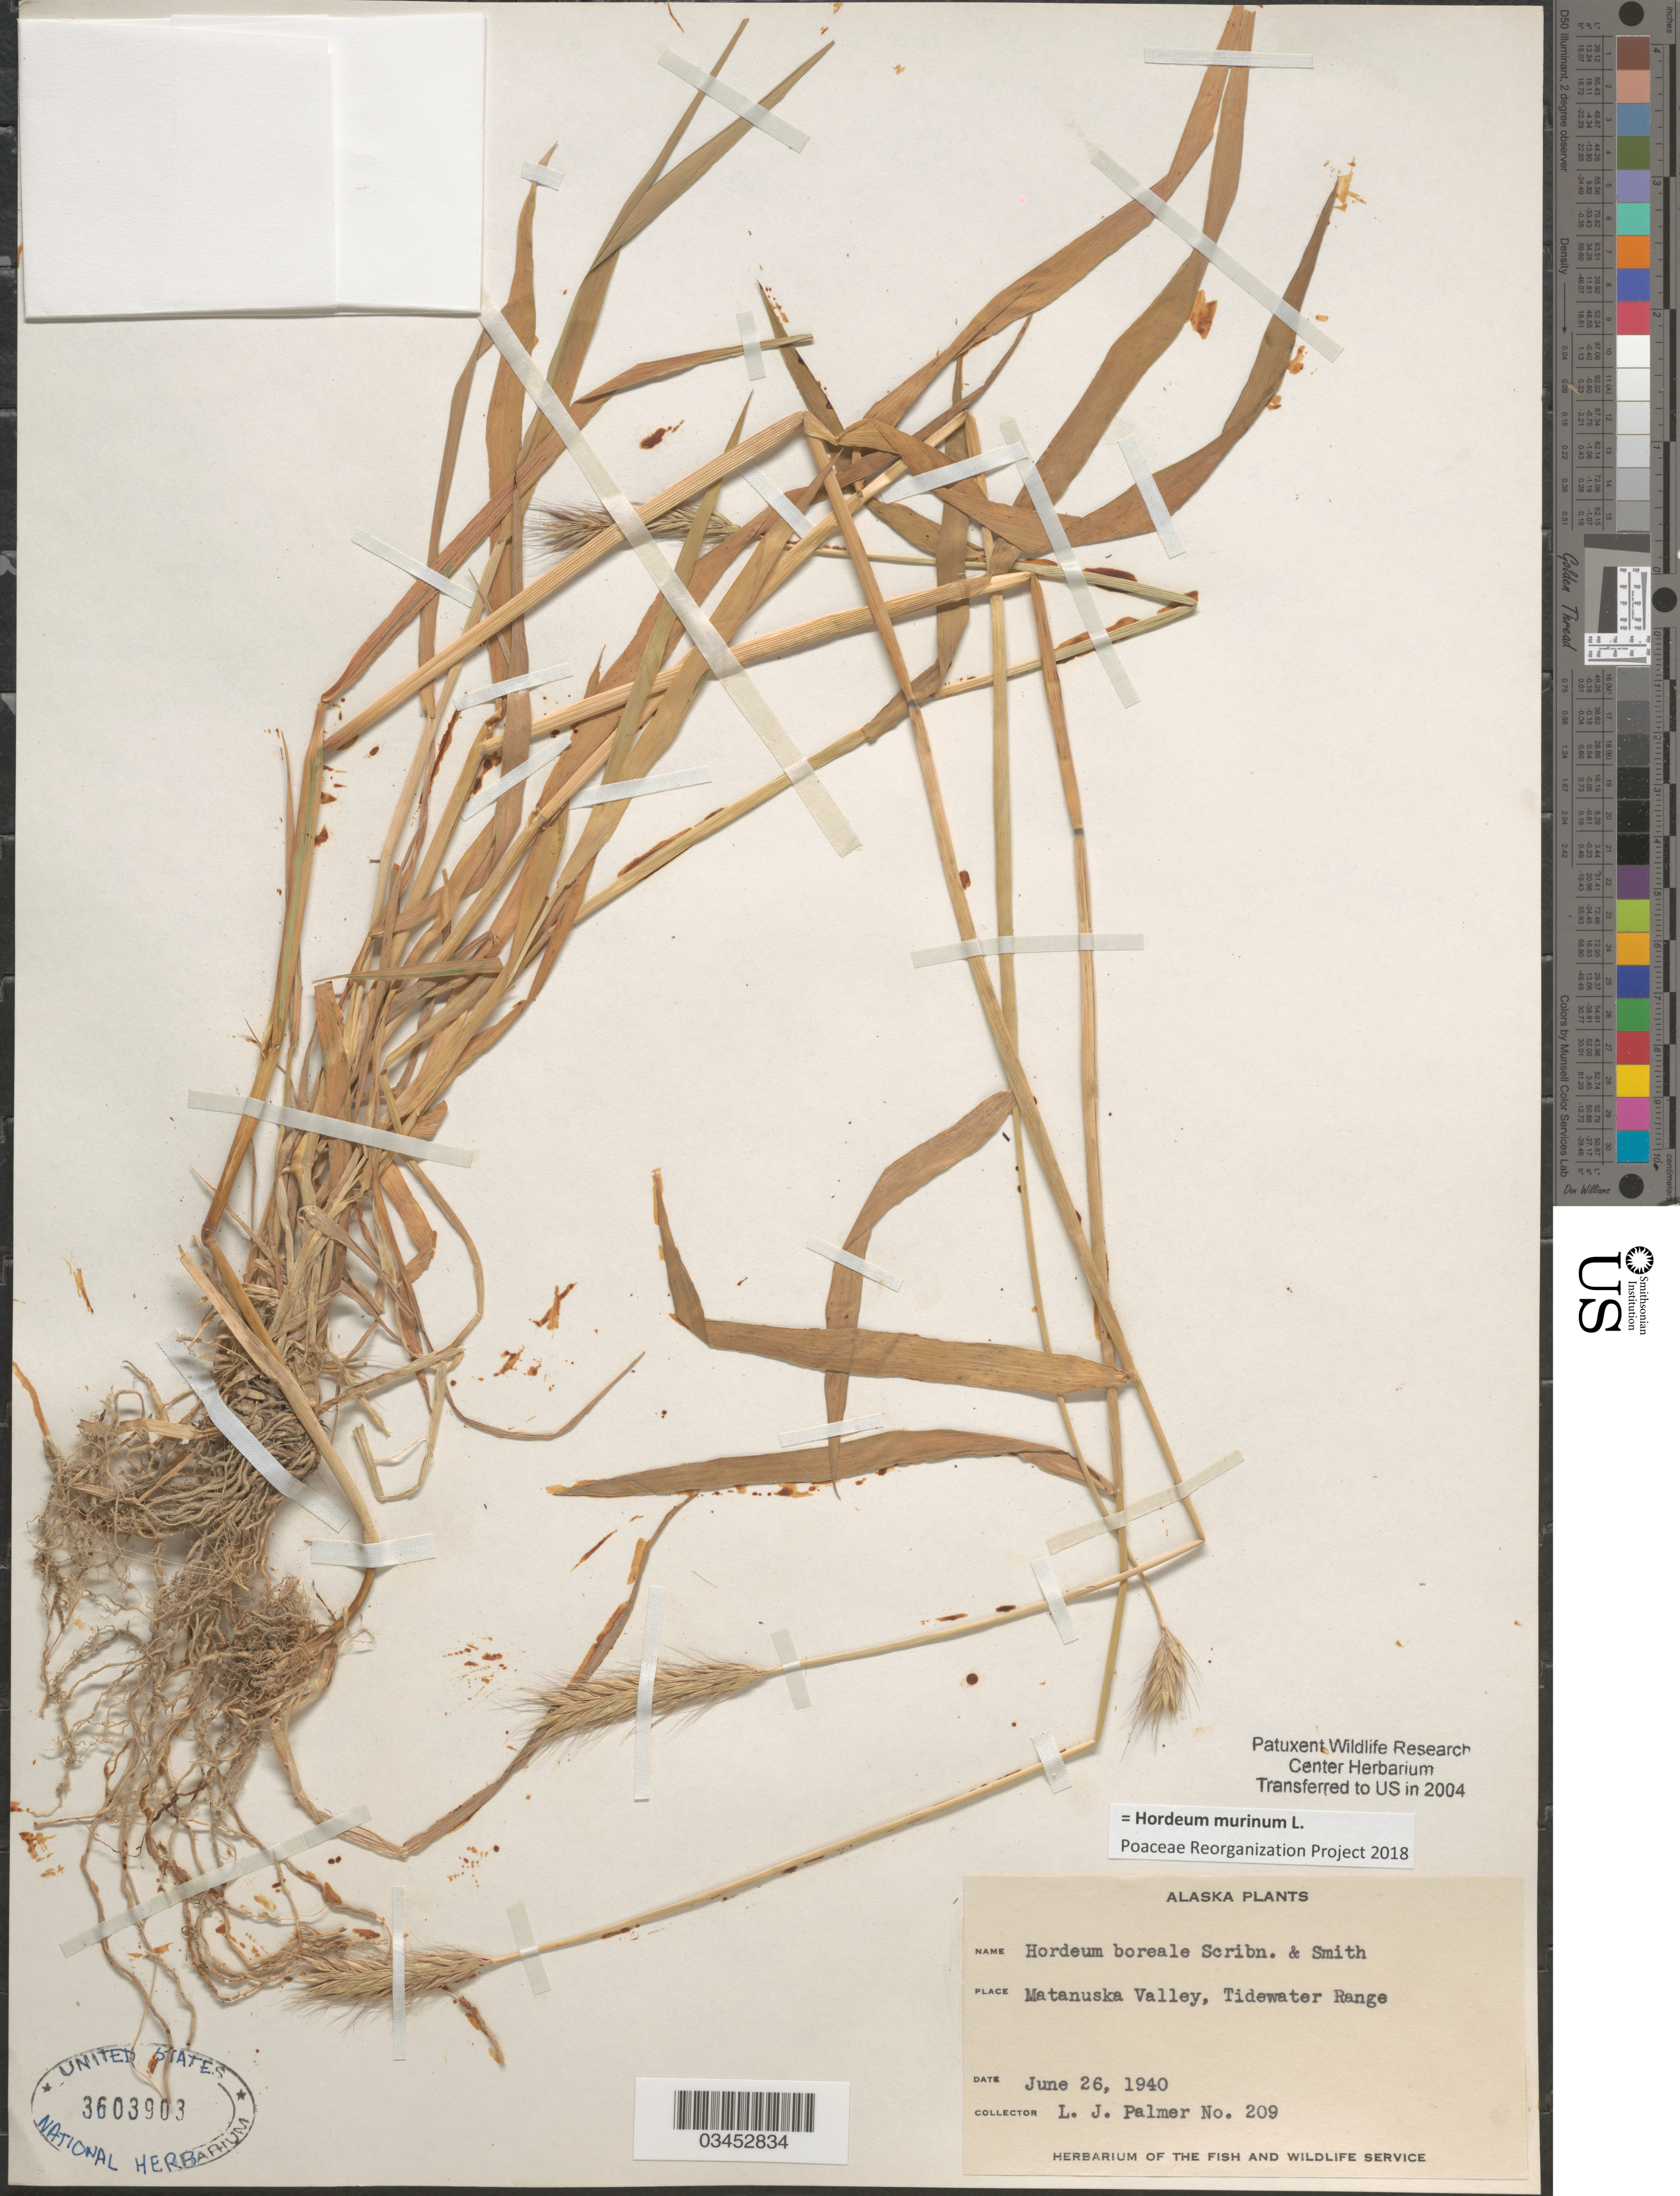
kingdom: Plantae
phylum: Tracheophyta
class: Liliopsida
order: Poales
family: Poaceae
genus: Hordeum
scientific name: Hordeum murinum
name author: L.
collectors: L. J. Palmer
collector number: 209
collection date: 1940-06-26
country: United States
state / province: Alaska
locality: Matanuska Valley, Tidewater Range.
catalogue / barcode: US 3603903